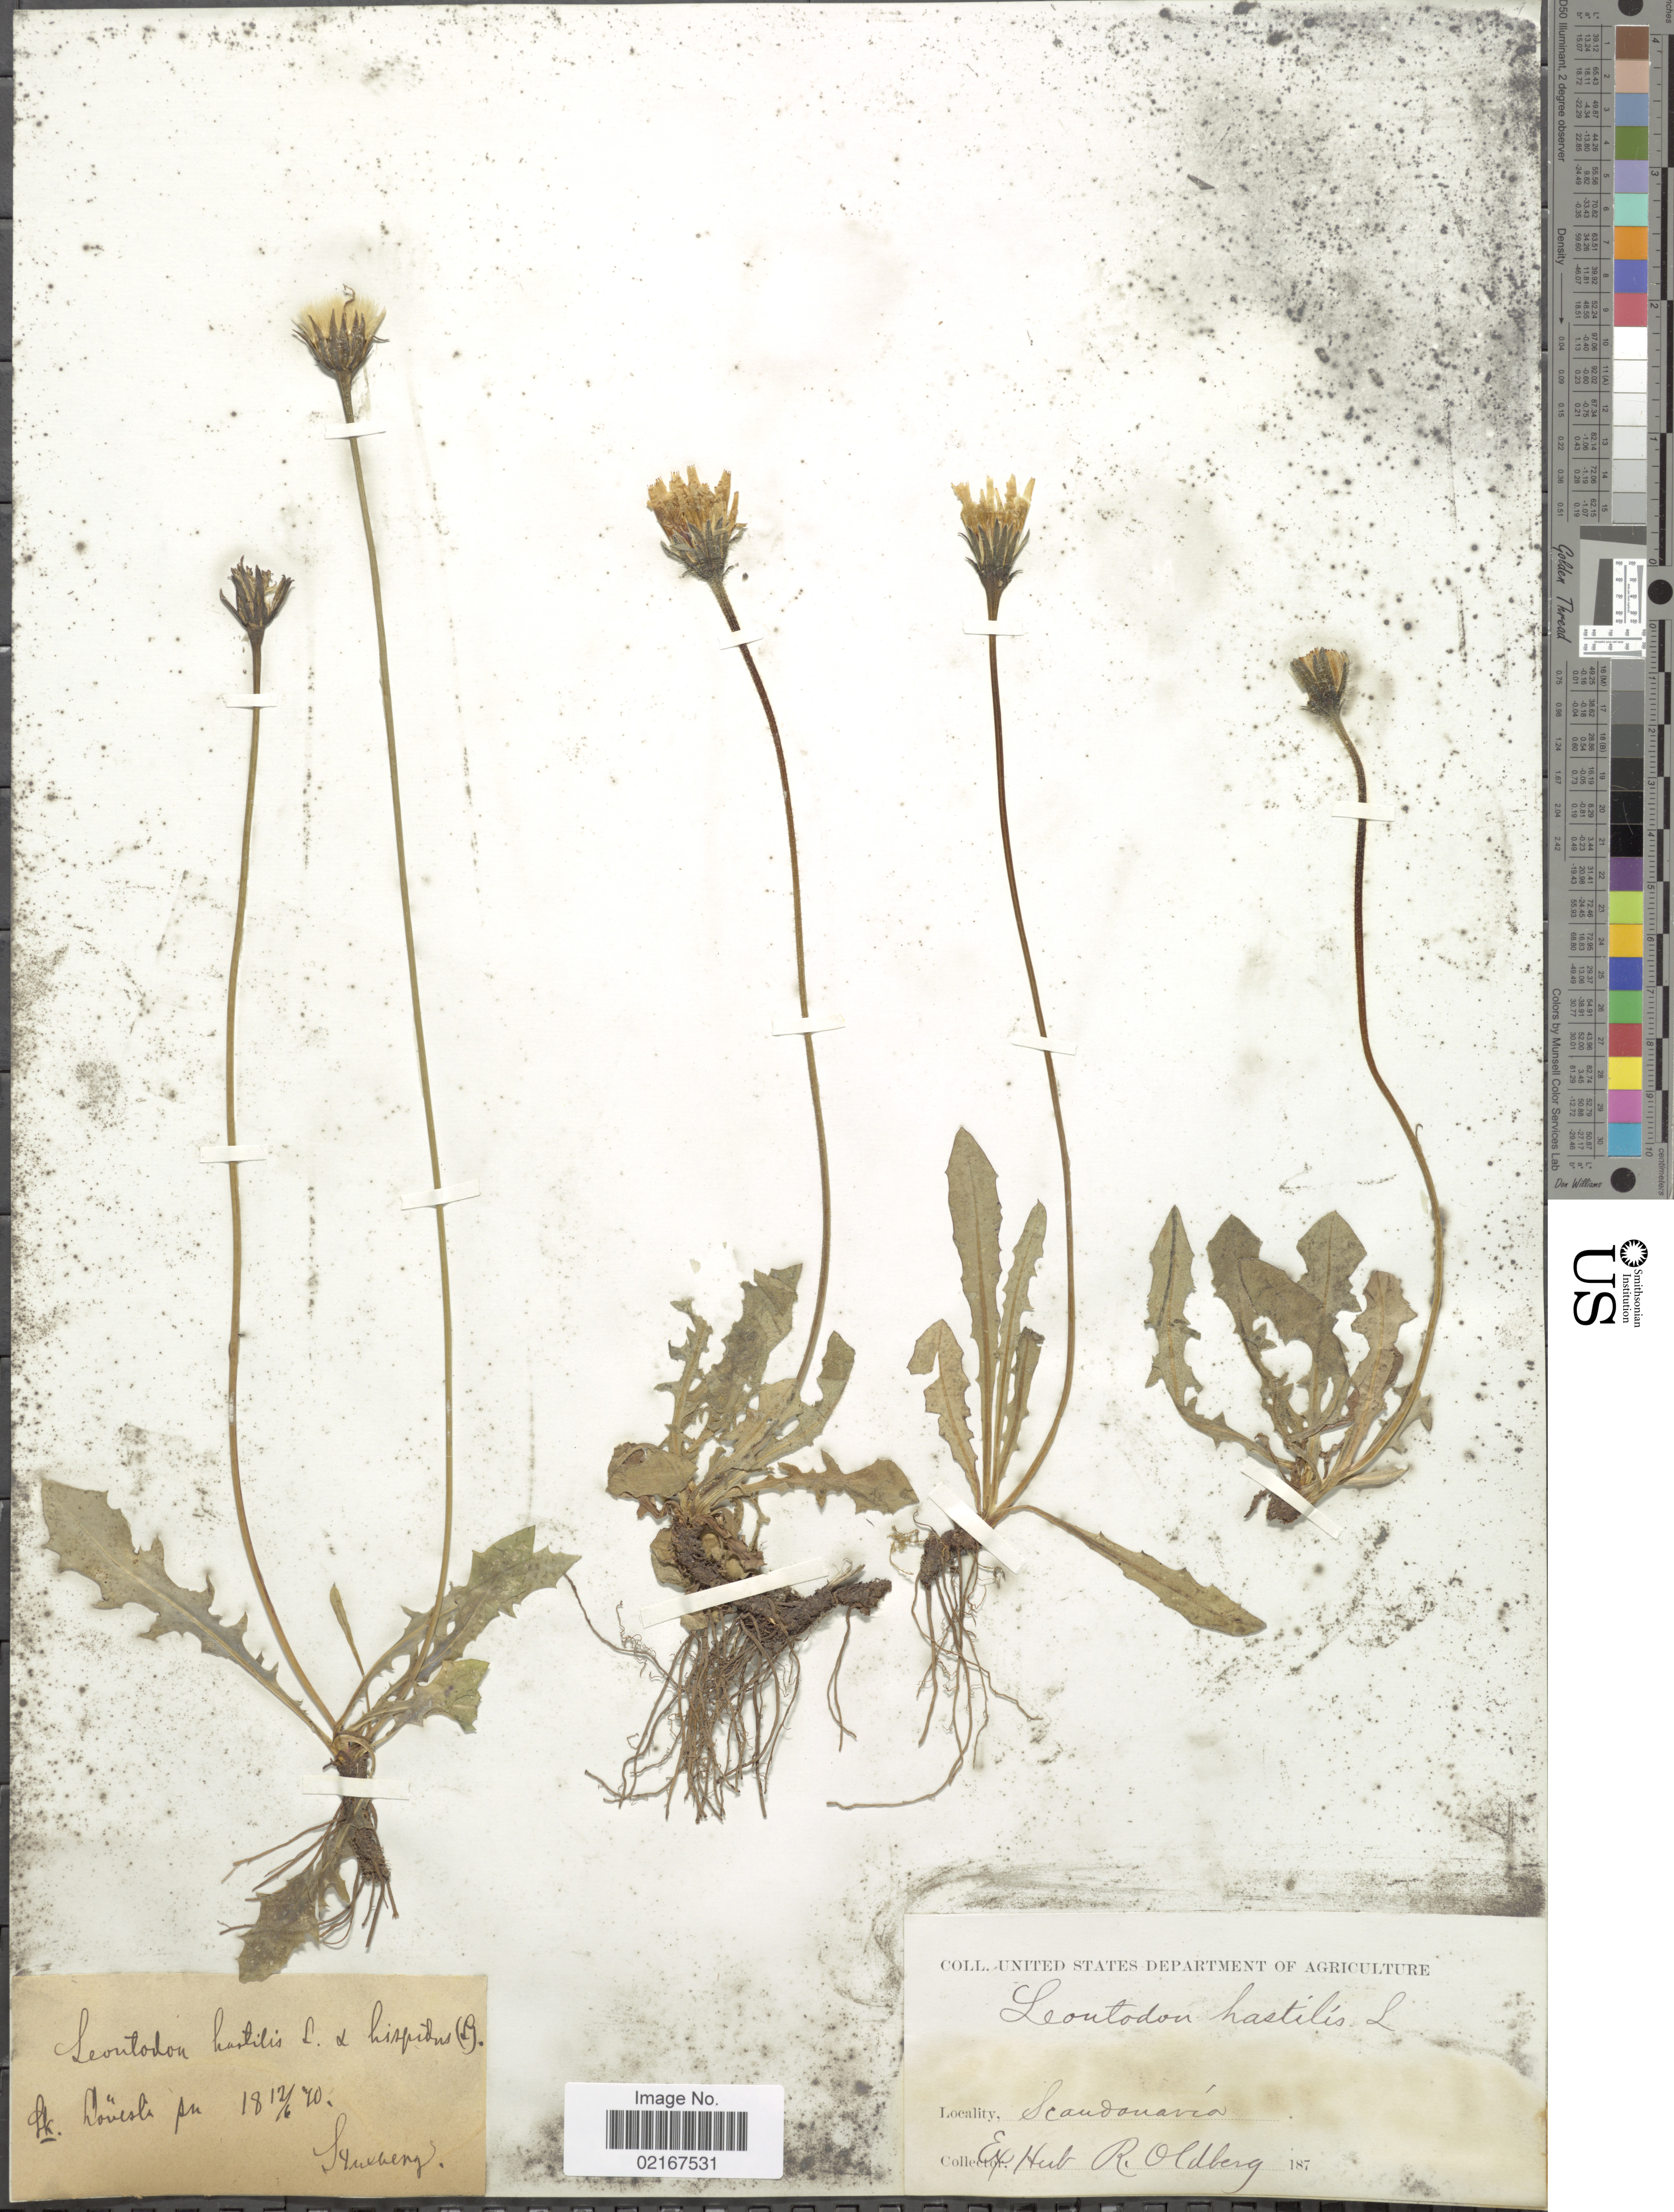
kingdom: Plantae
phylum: Tracheophyta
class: Magnoliopsida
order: Asterales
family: Asteraceae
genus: Leontodon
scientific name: Leontodon hispidus subsp. hastilis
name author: (L.) Pawlowska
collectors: Stuxbeng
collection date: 1870-06-12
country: Sweden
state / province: Skåne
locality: Sk. Lövestad sn [interpreted]